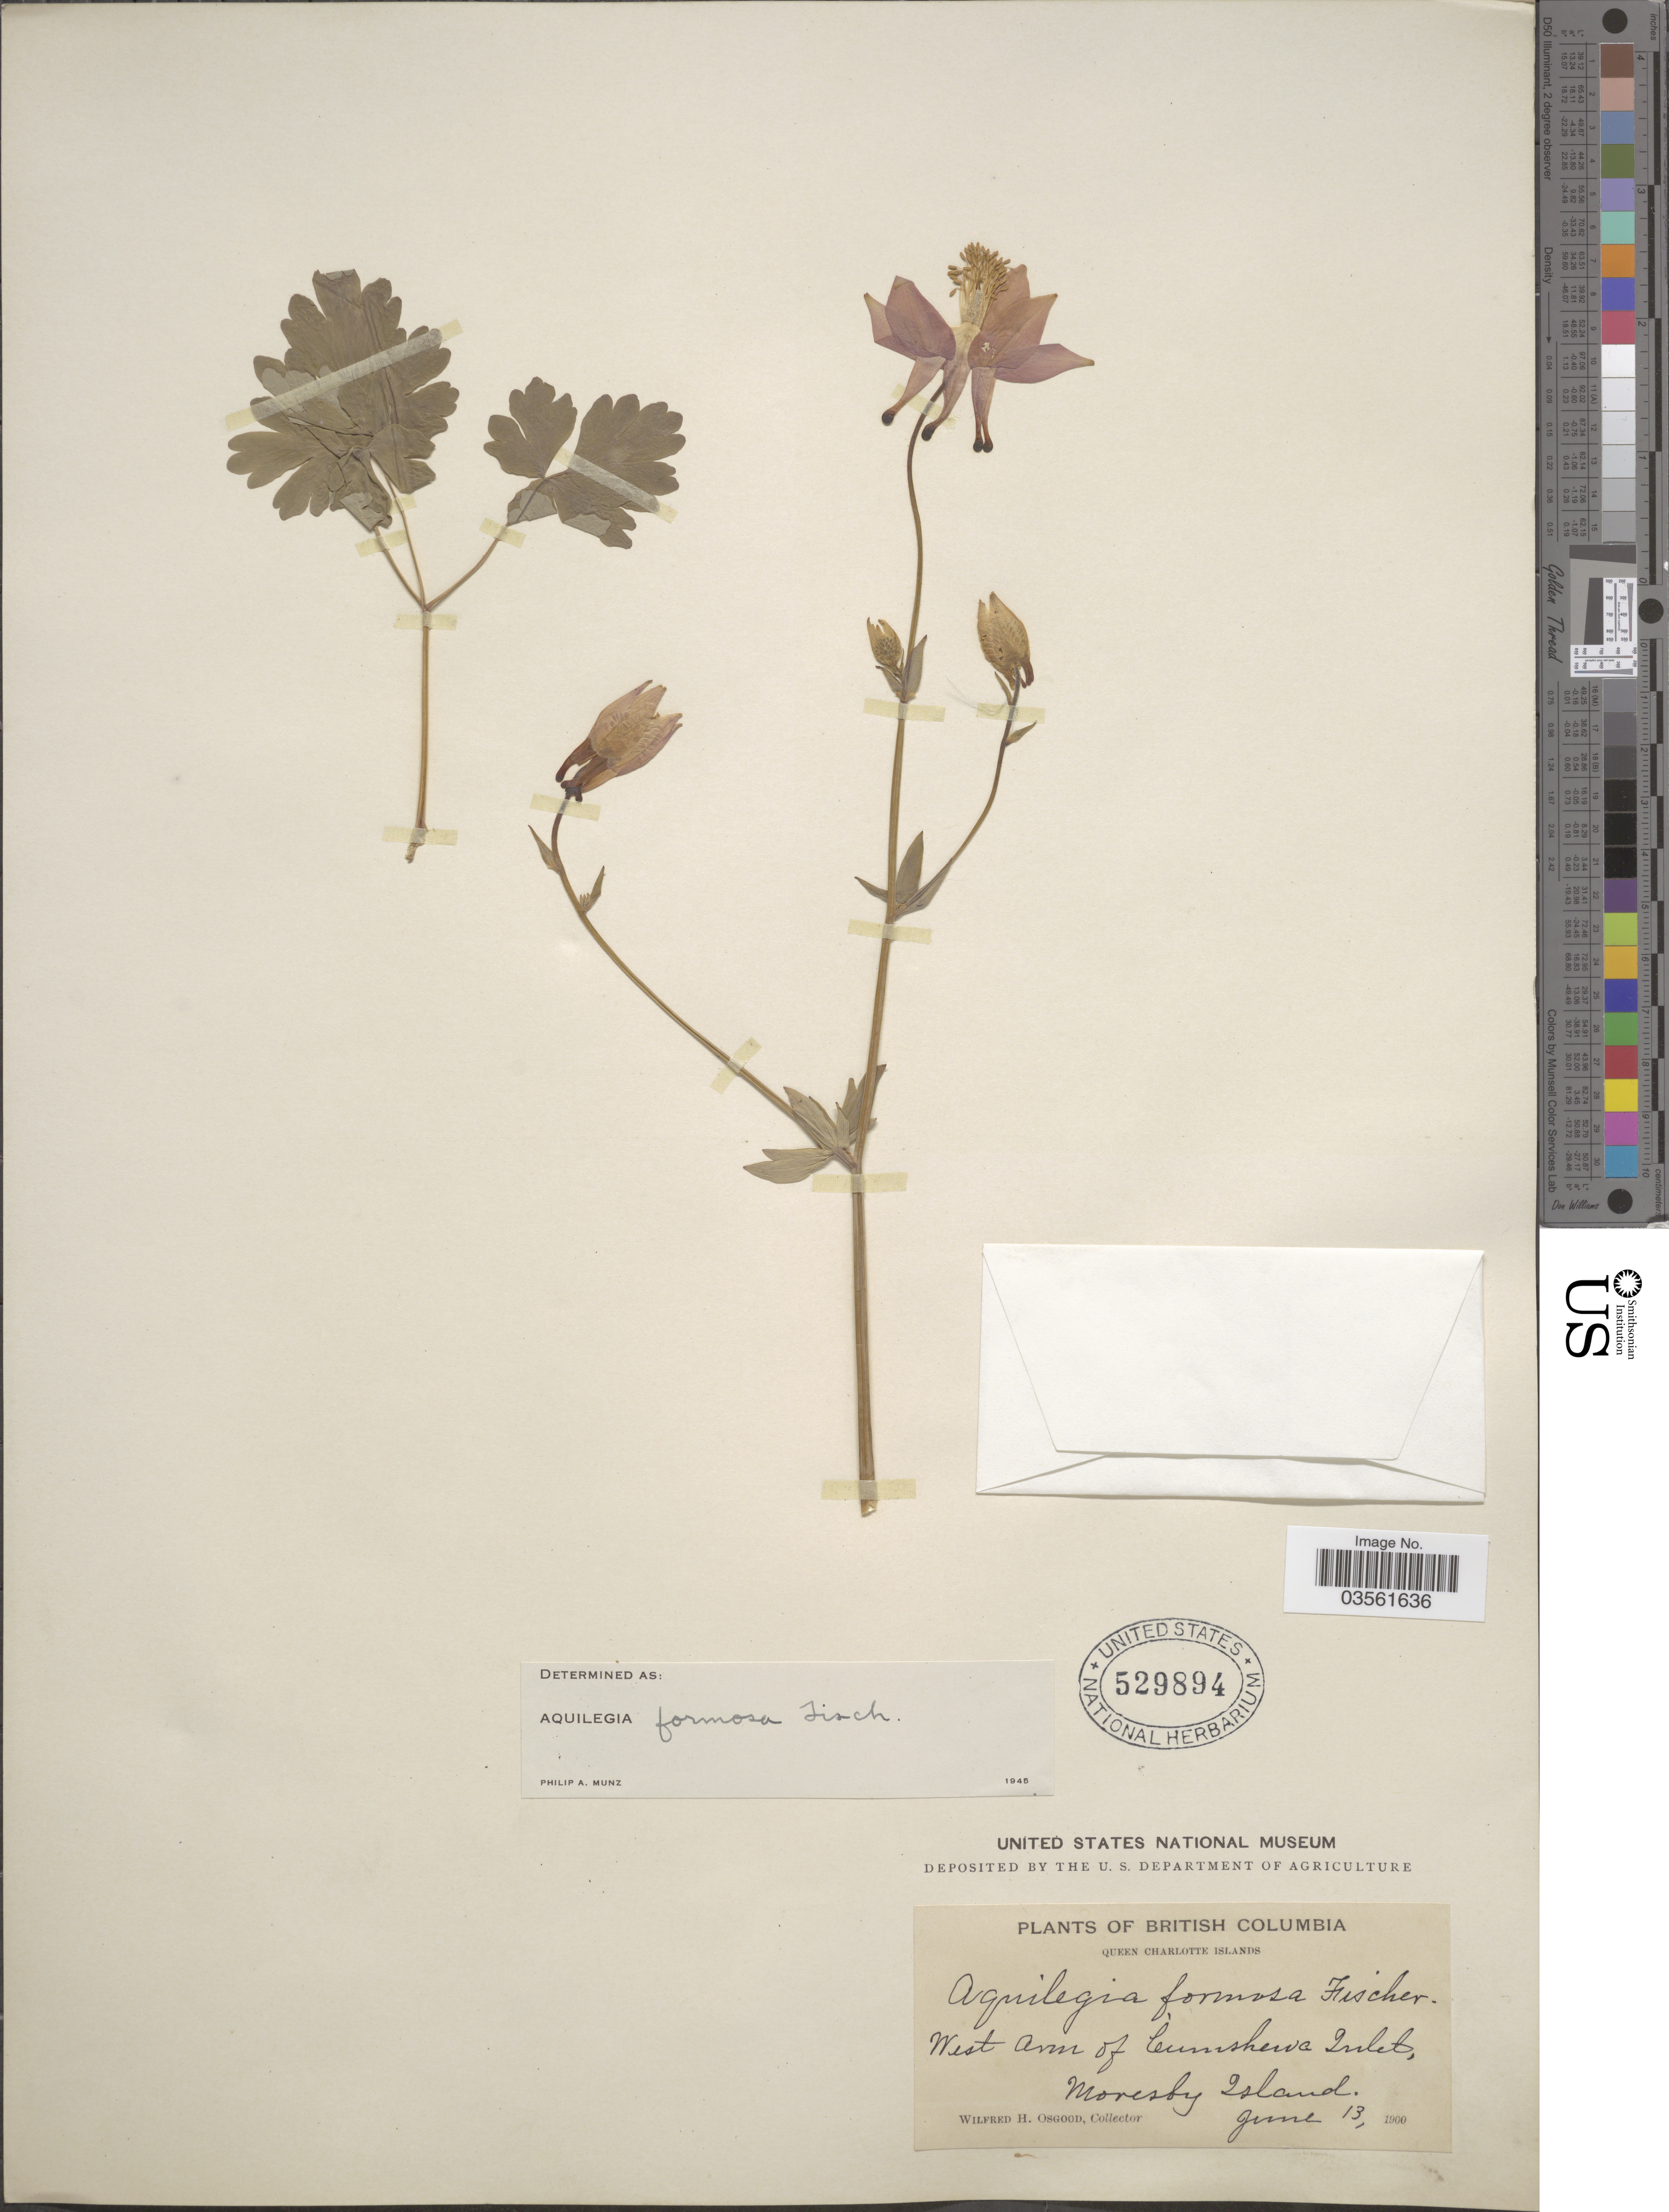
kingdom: Plantae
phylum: Tracheophyta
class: Magnoliopsida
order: Ranunculales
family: Ranunculaceae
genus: Aquilegia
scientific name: Aquilegia formosa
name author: Fisch. ex DC.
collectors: W. Osgood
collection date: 1900-06-13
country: Canada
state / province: British Columbia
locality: Queen Charlotte Islands. West Arm of Cumshewa Inlet, Moresby Island.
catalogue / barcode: US 529894